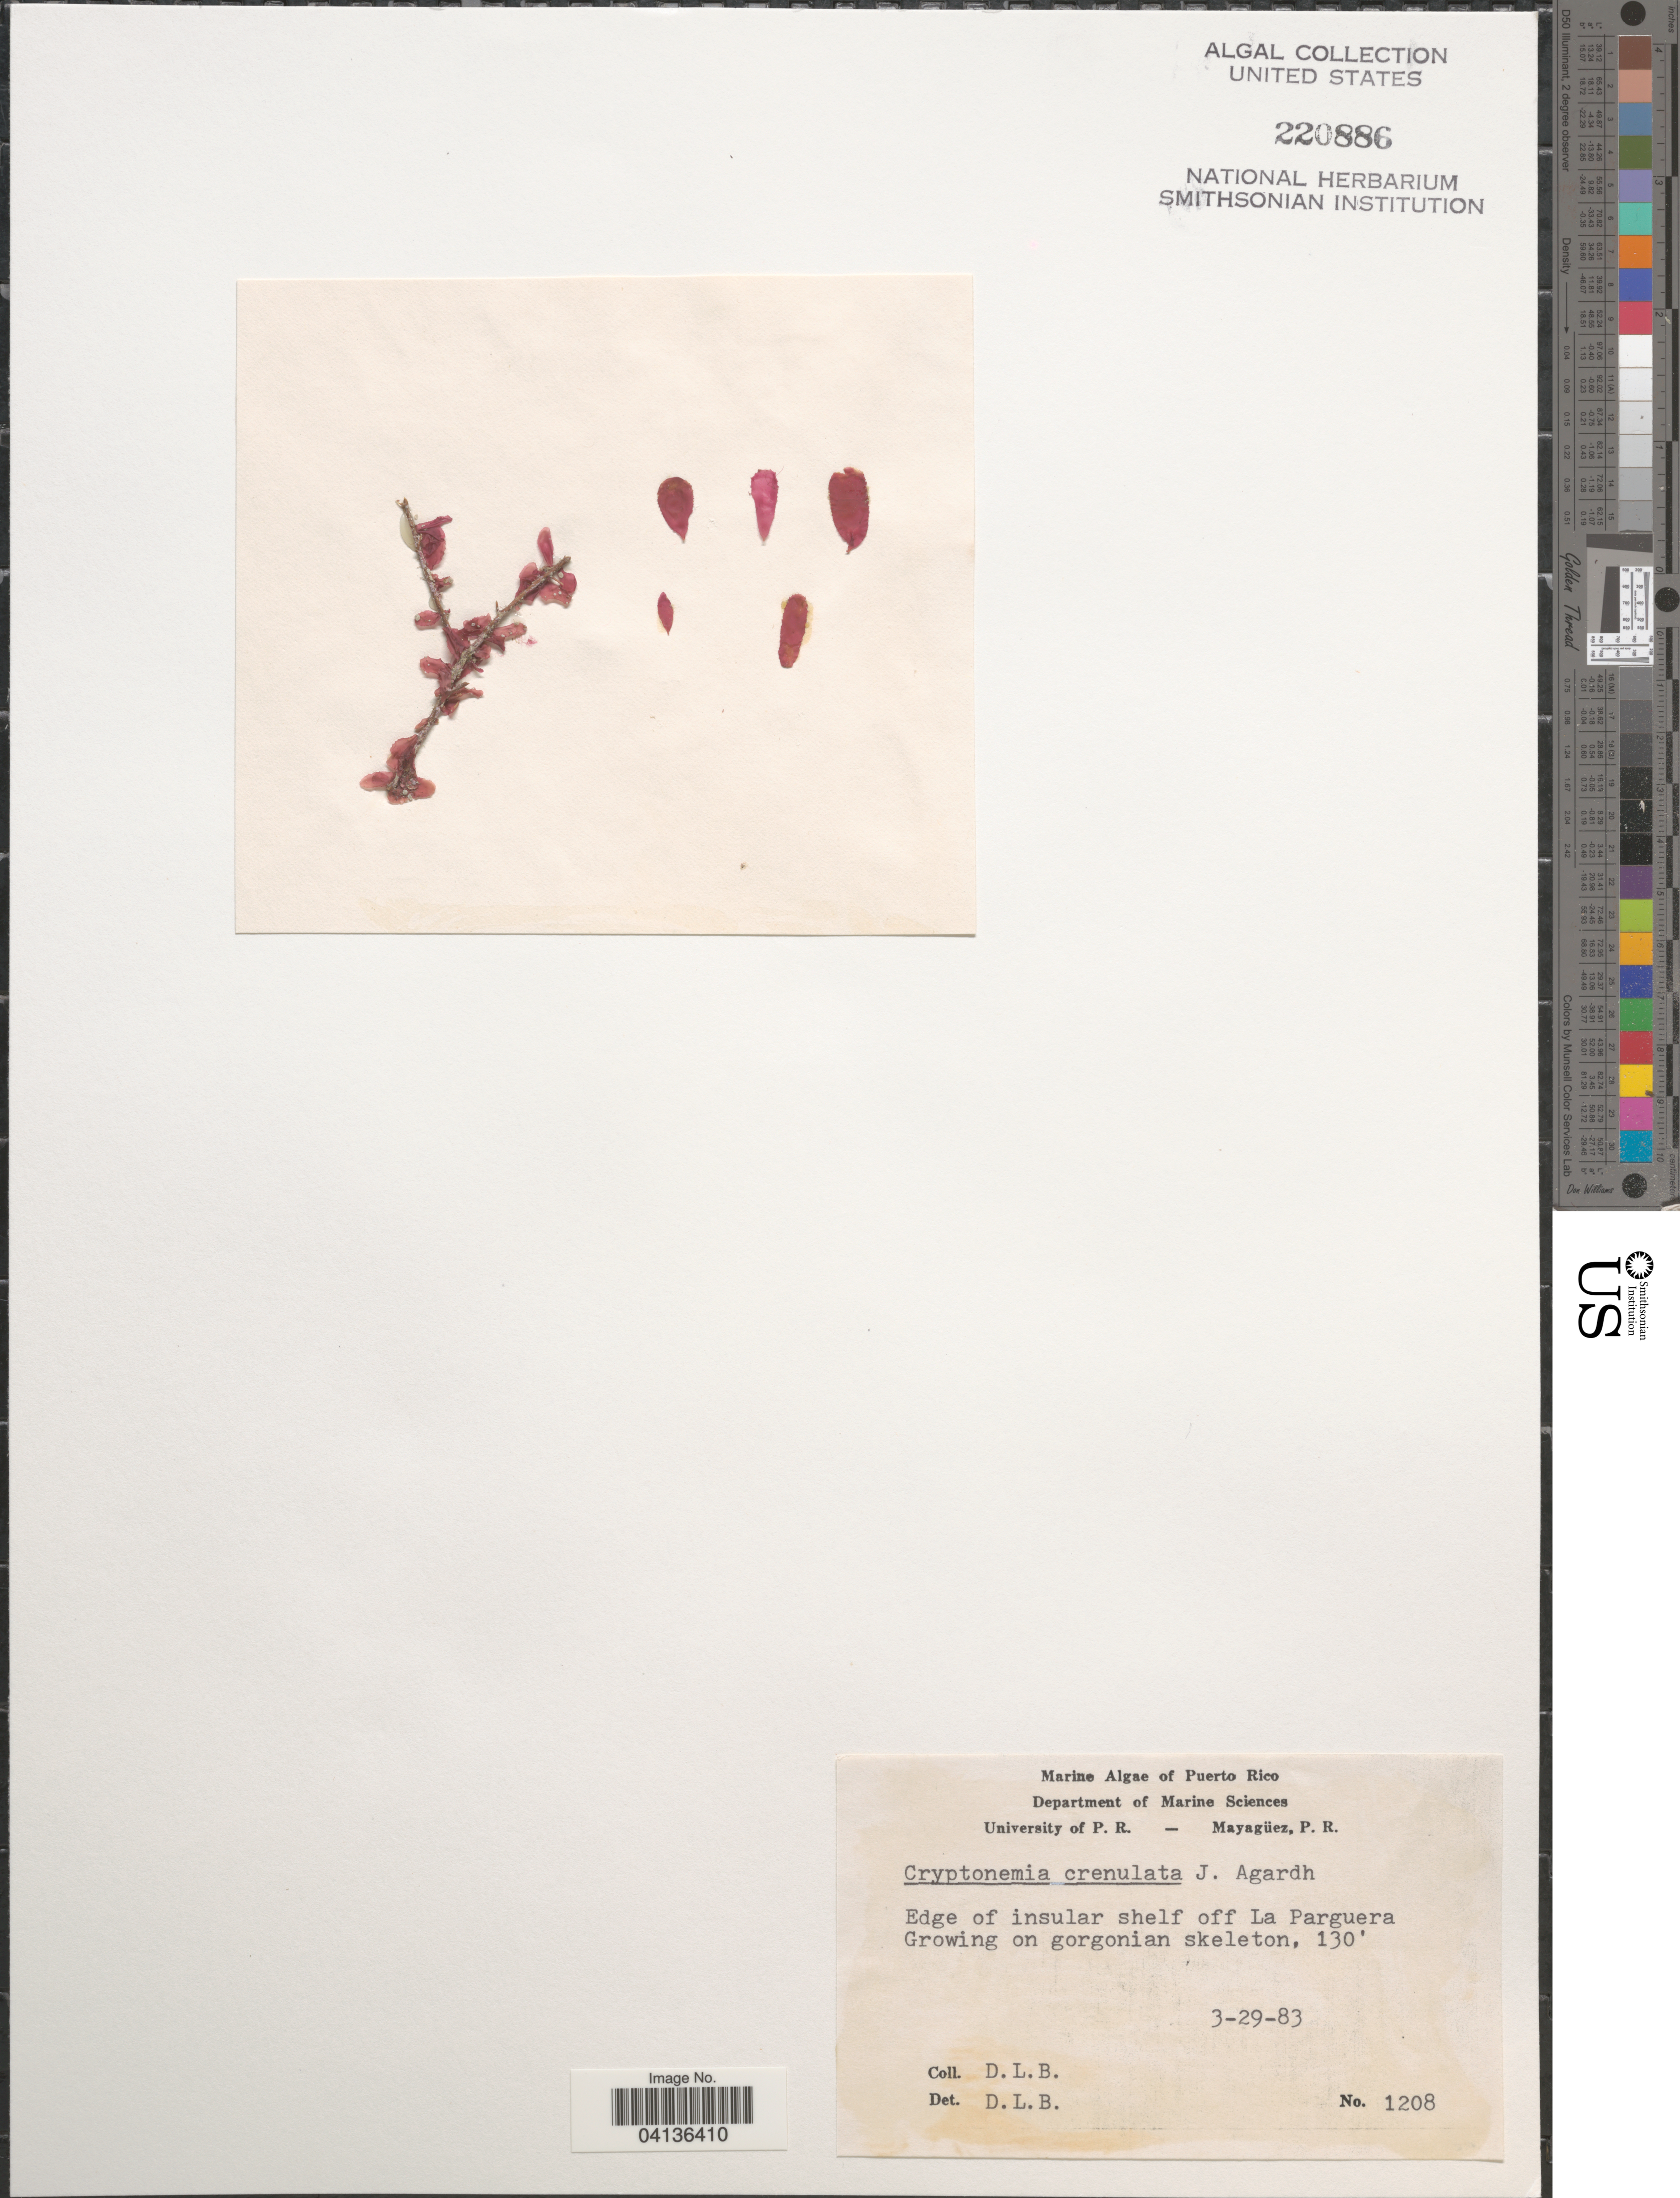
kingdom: Plantae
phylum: Rhodophyta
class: Florideophyceae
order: Halymeniales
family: Halymeniaceae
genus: Cryptonemia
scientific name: Cryptonemia crenulata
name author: (J. Agardh) J. Agardh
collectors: D. L. B.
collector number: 1208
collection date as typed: Transcribed d/m/y: 29/3/83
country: Puerto Rico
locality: Edge of insular shelf off La Parguera.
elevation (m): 40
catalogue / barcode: US 220886